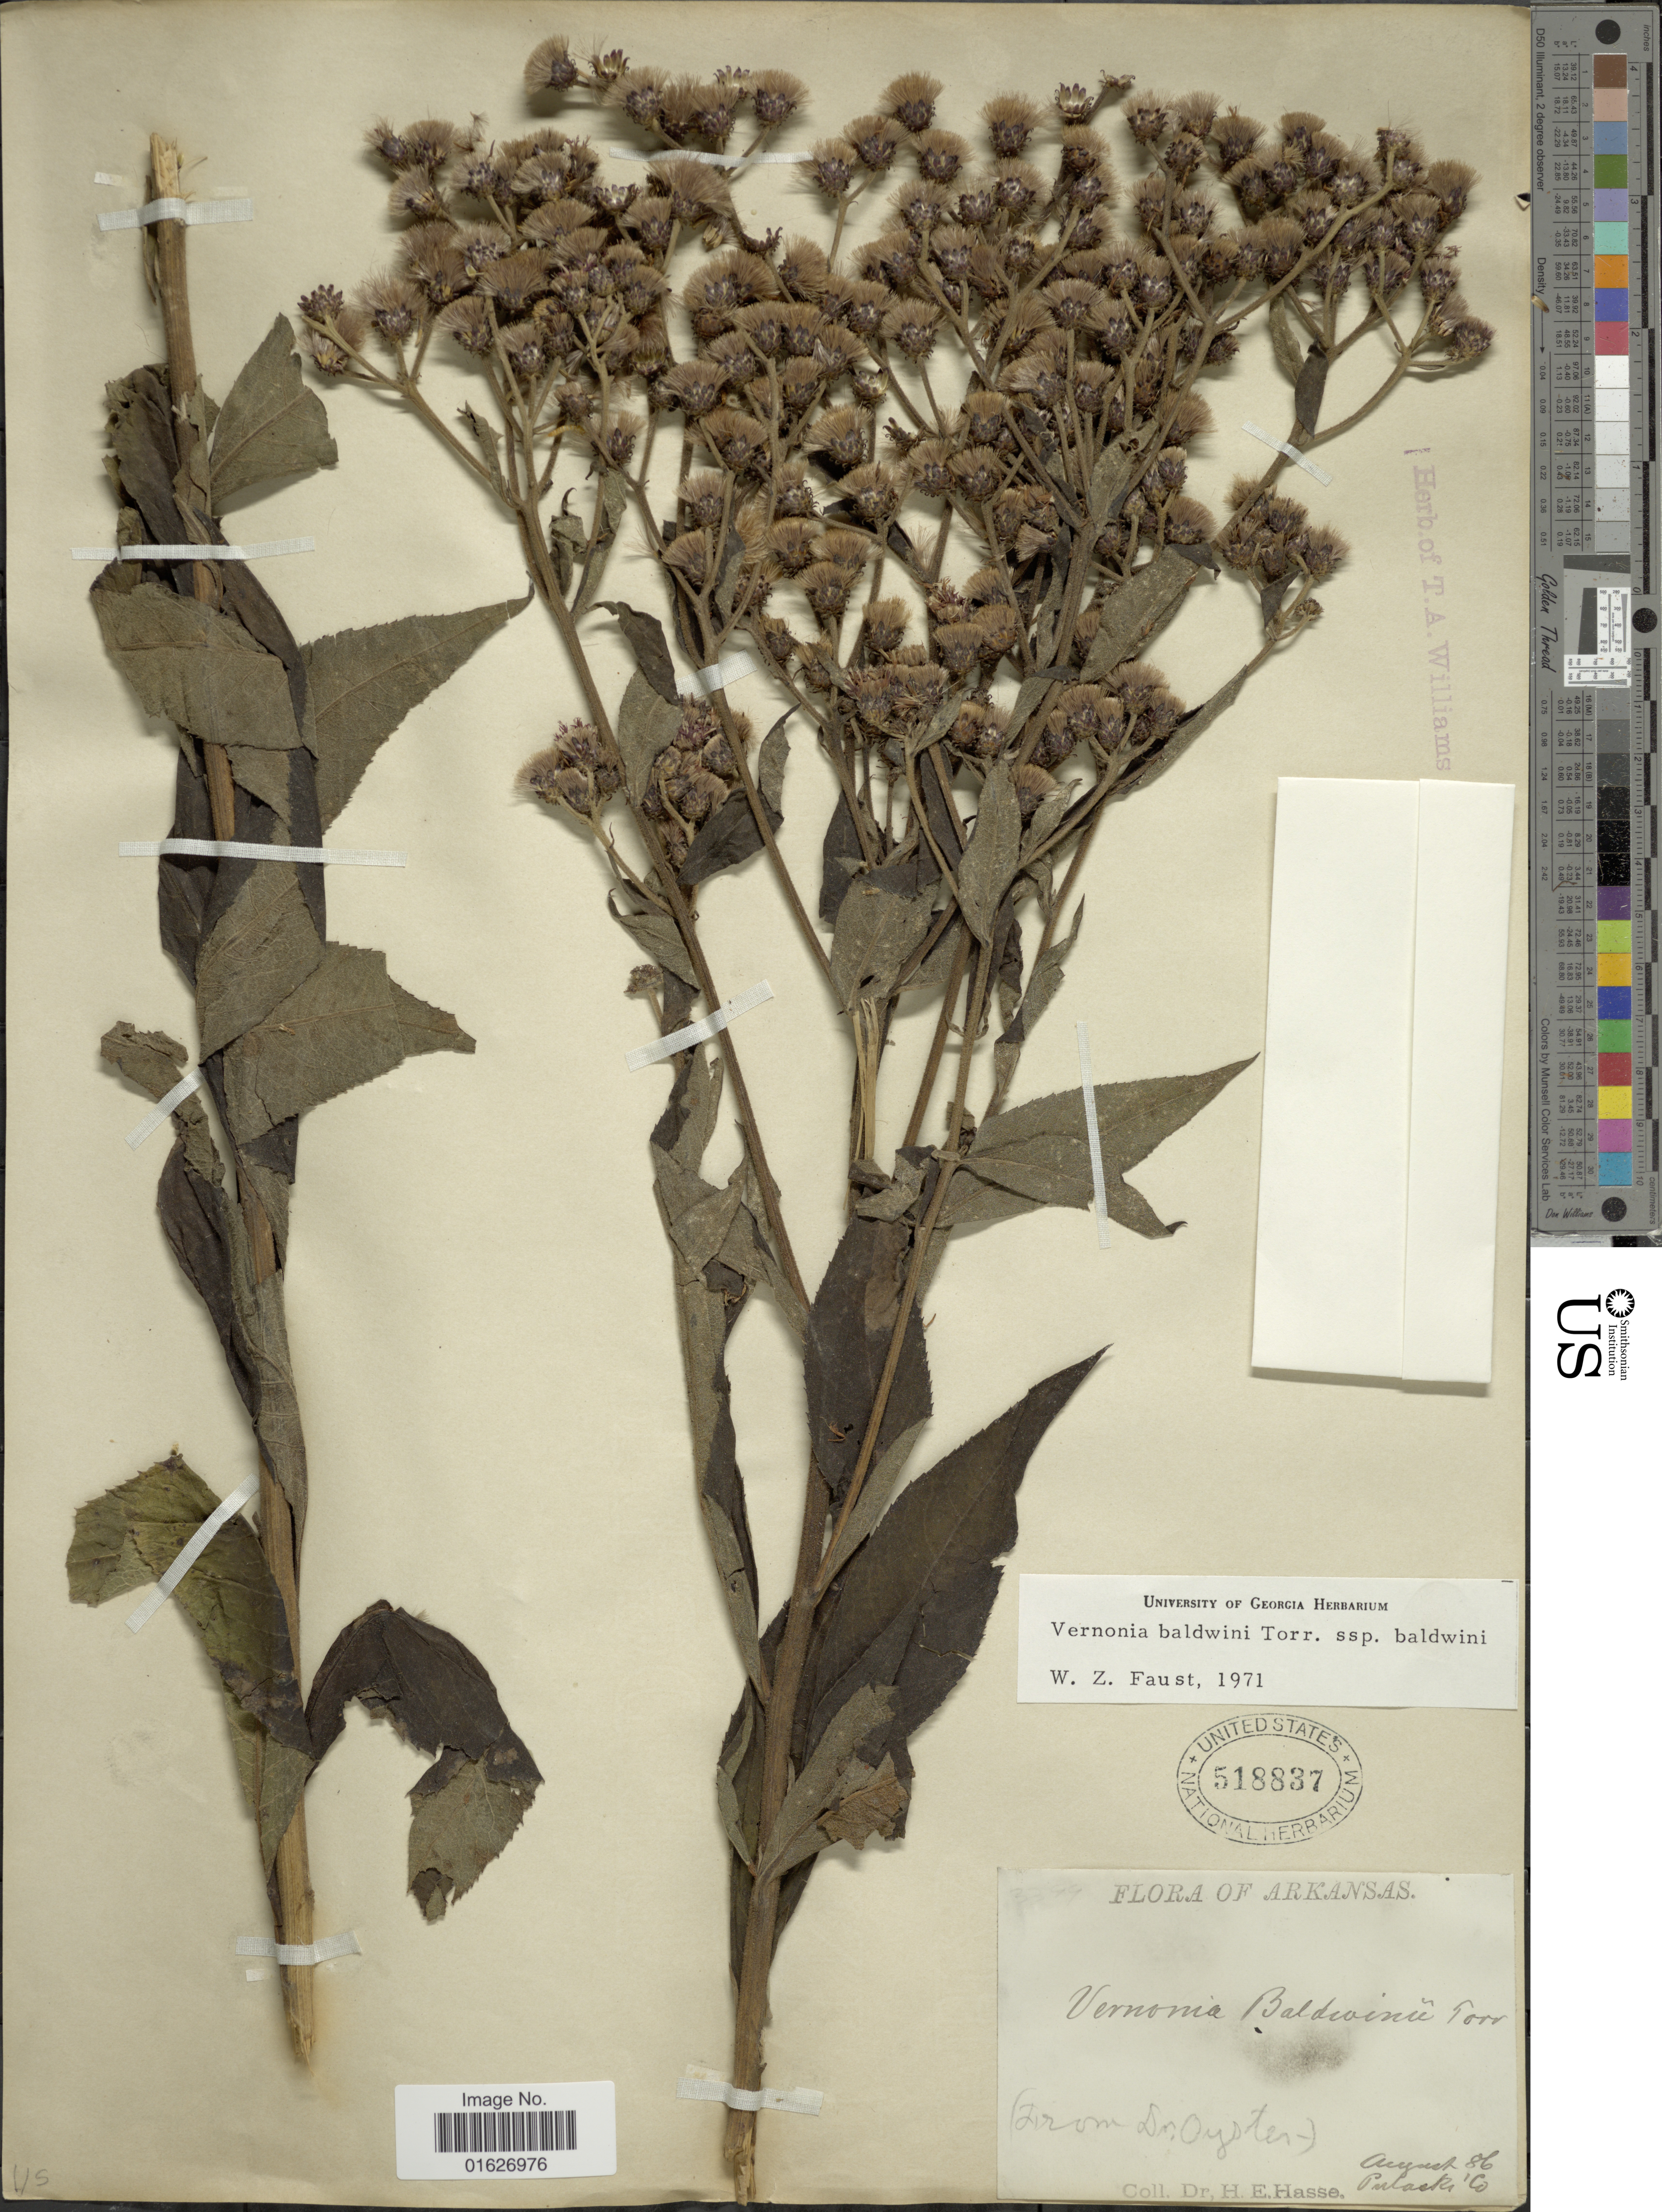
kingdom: Plantae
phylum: Tracheophyta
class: Magnoliopsida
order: Asterales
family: Asteraceae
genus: Vernonia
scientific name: Vernonia baldwinii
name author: Torr.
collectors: H. E. Hasse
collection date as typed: Transcribed d/m/y: /8/86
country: United States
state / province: Arkansas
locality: Pulaski Co.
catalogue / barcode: US 518837